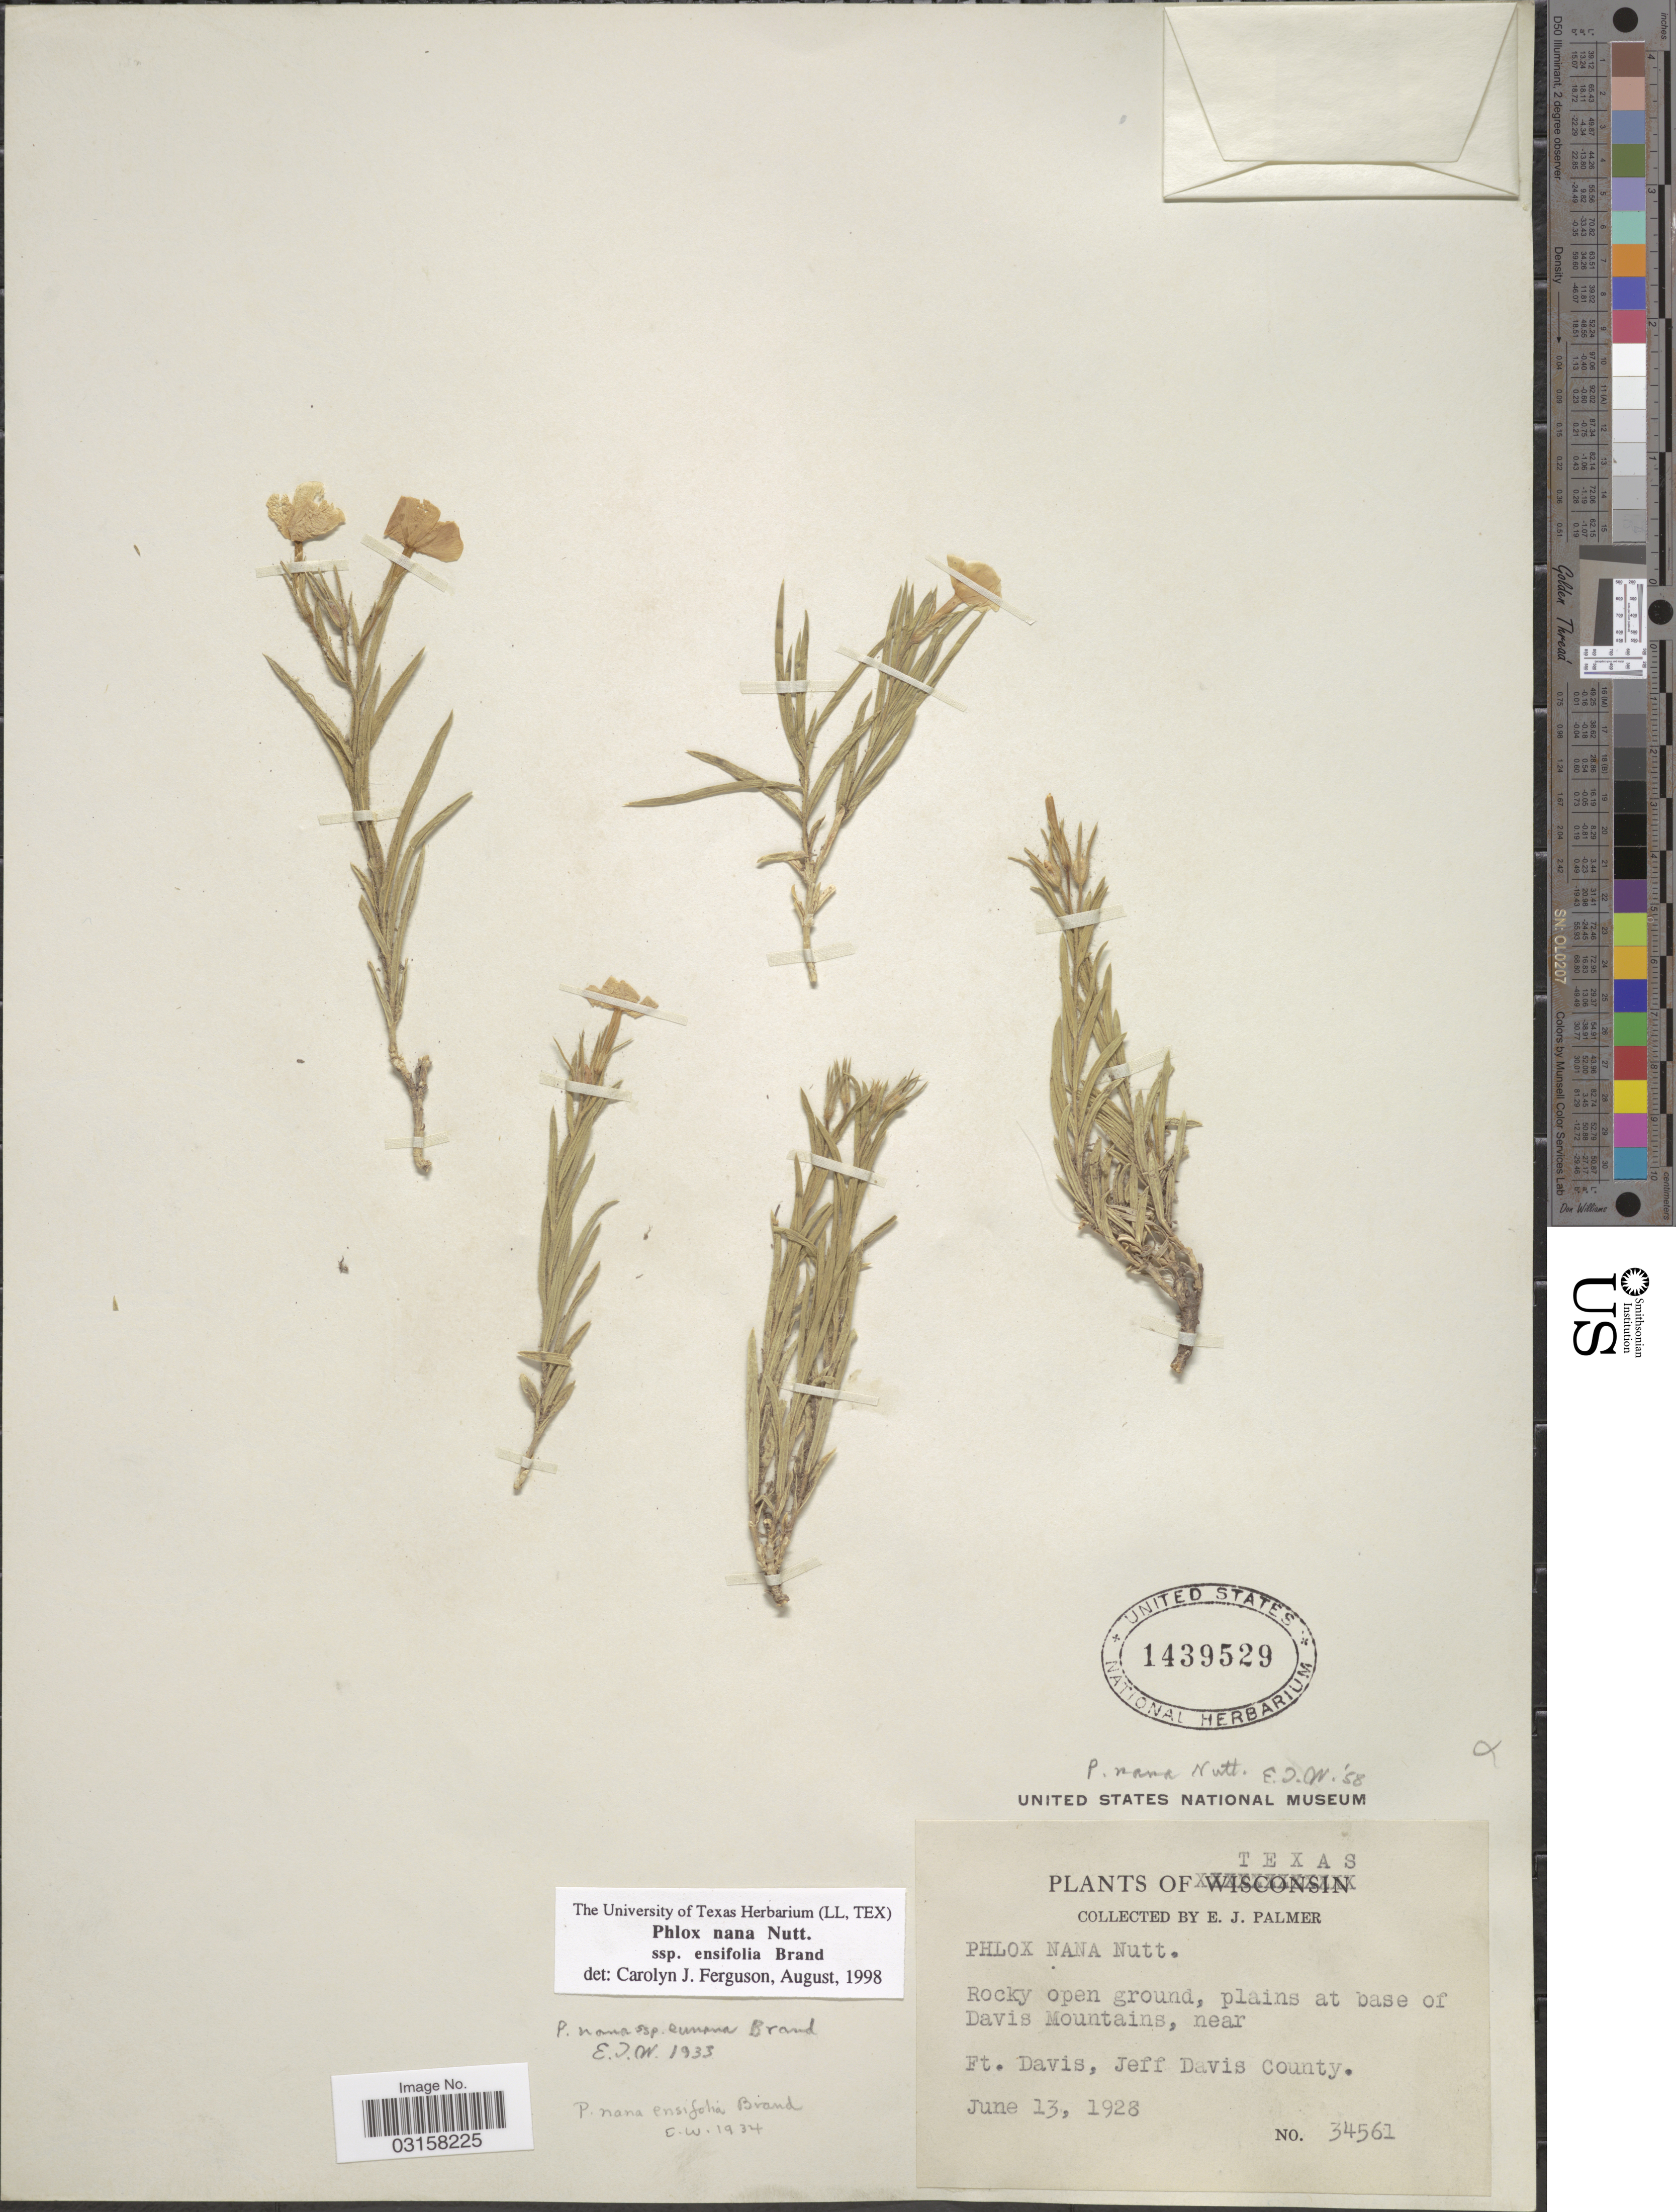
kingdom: Plantae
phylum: Tracheophyta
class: Magnoliopsida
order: Ericales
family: Polemoniaceae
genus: Phlox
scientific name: Phlox mesoleuca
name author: Greene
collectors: E. J. Palmer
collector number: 34561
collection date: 1928-06-13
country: United States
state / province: Texas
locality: Rocky open ground, plains at base of Davis Mountains, near Ft. Davis, Jeff Davis County.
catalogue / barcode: US 1439529